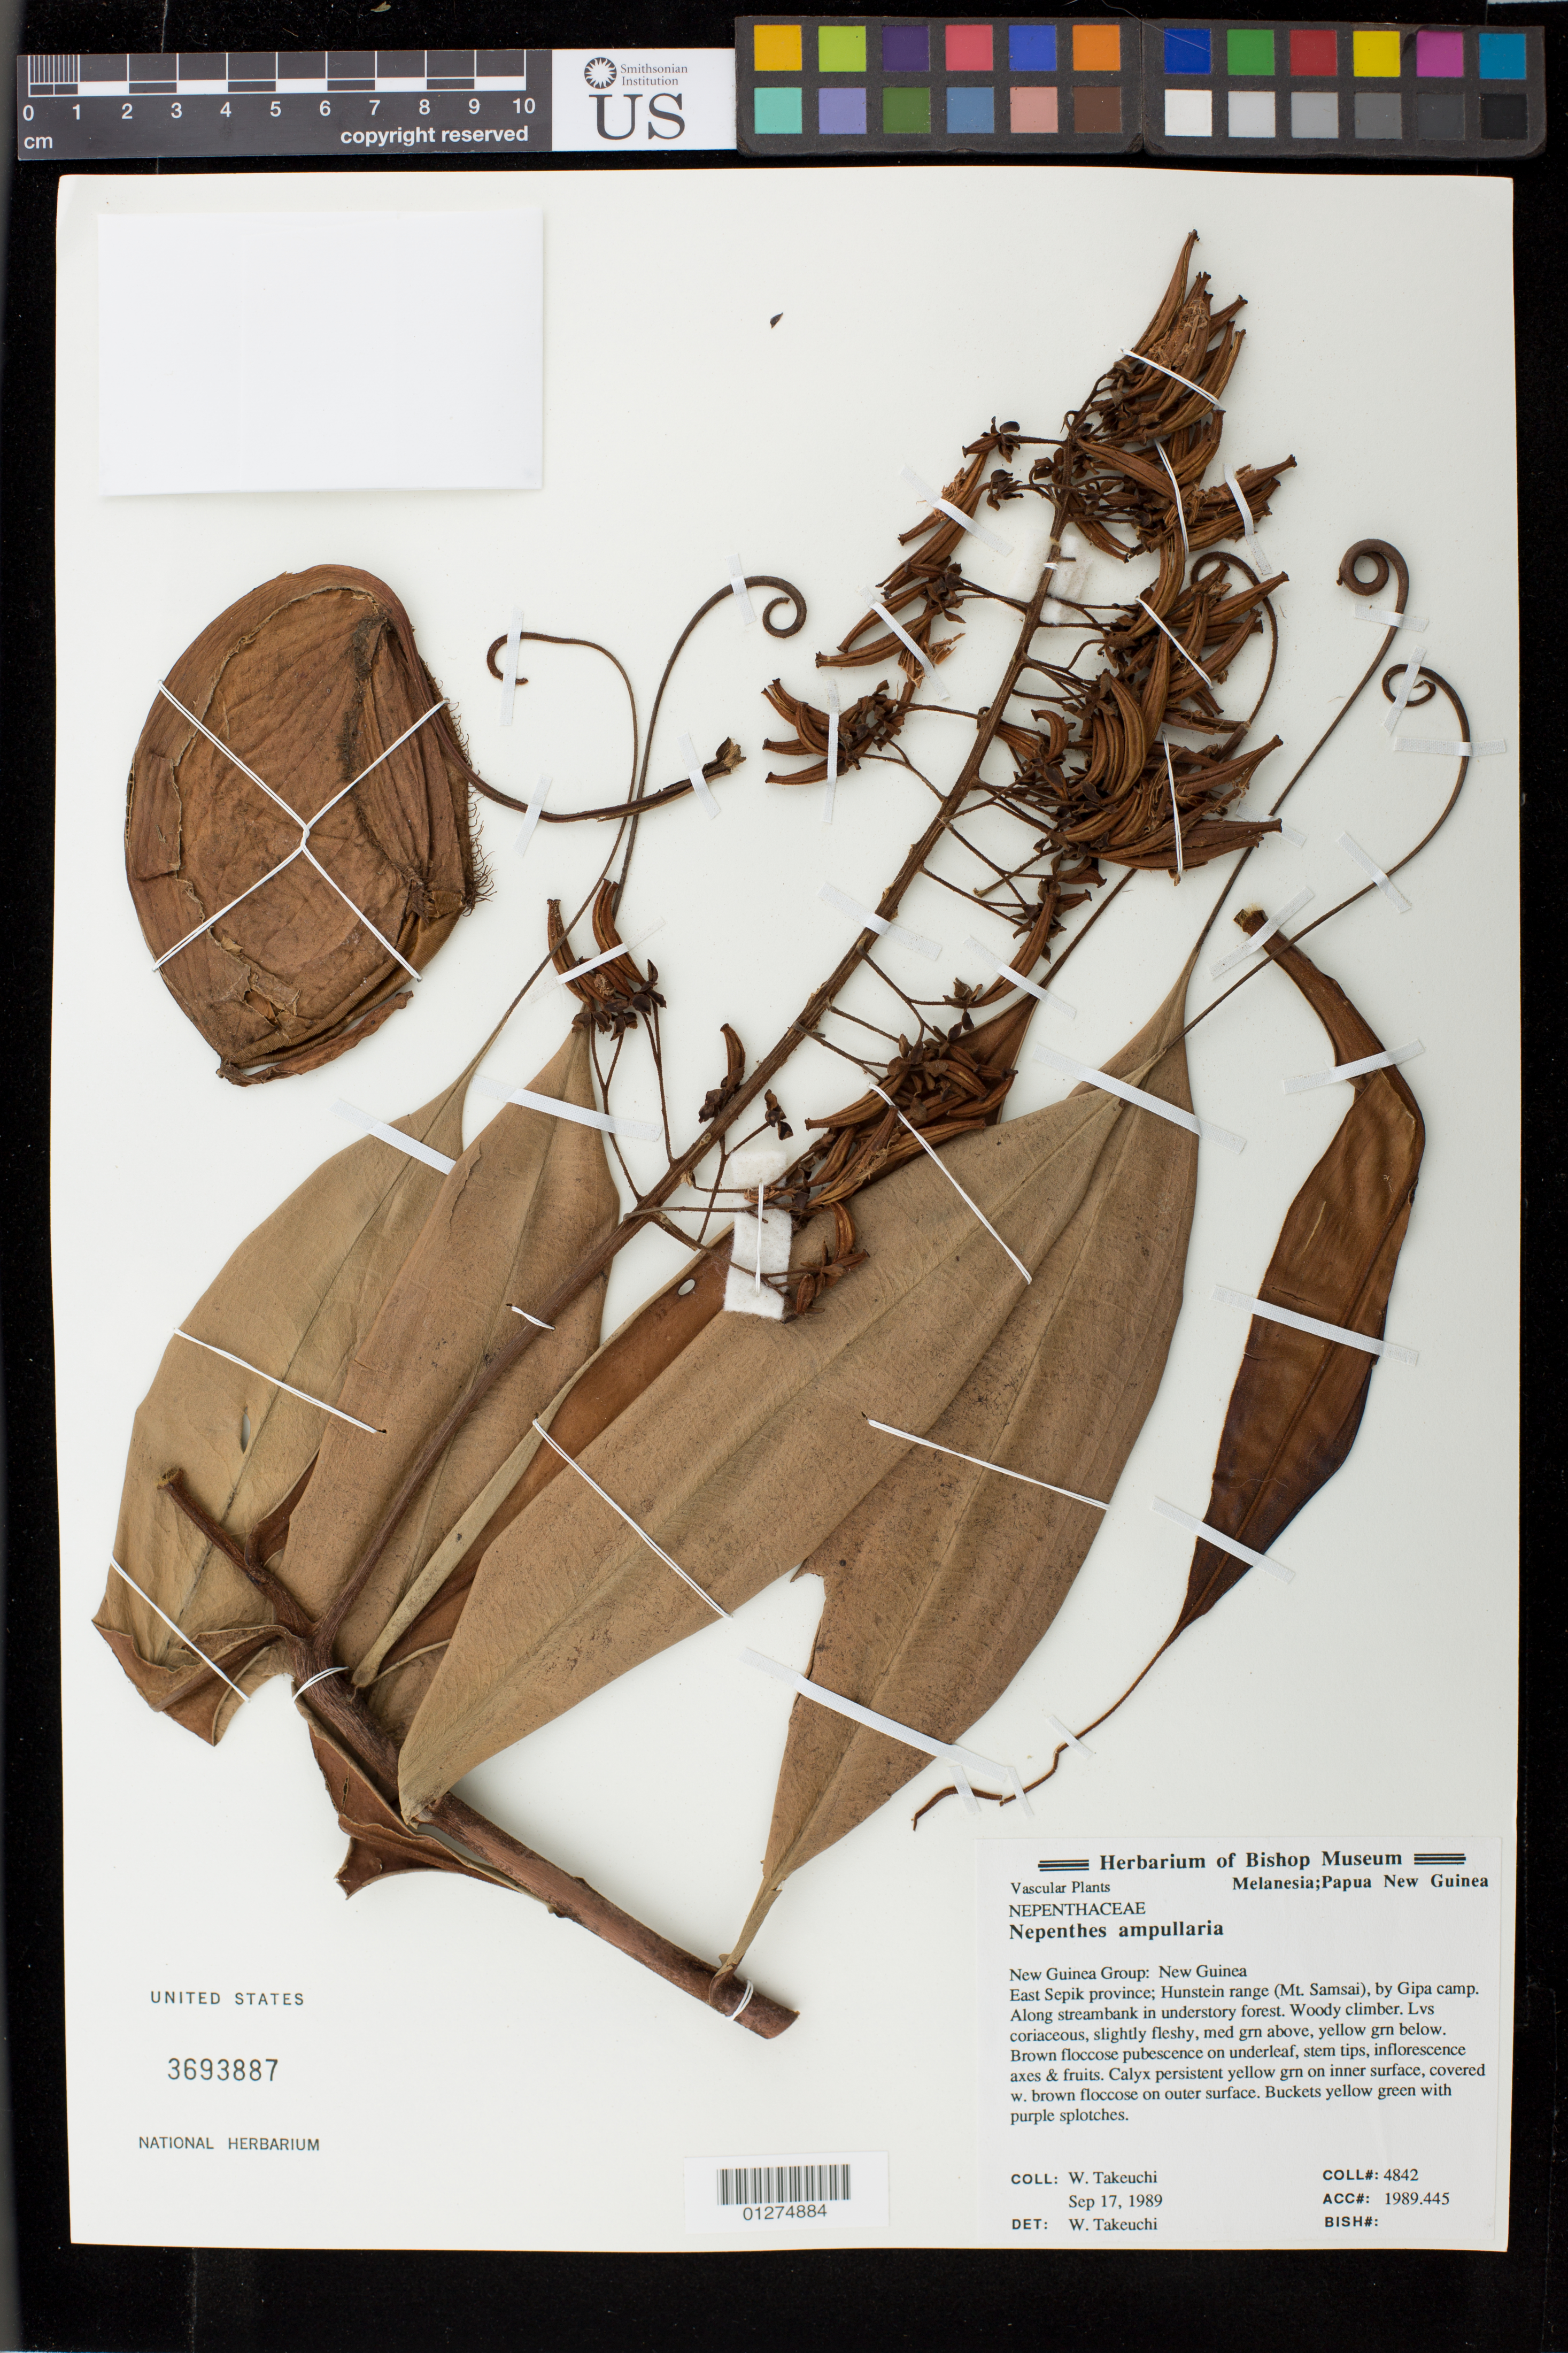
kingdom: Plantae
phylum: Tracheophyta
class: Magnoliopsida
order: Caryophyllales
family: Nepenthaceae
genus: Nepenthes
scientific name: Nepenthes ampullaria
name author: Jack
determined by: Takeuchi, W.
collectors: W. N. Takeuchi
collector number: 4842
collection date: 1989-09-17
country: Papua New Guinea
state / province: East Sepik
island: New Guinea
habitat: along streambank in understory forest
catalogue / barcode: US 3693887